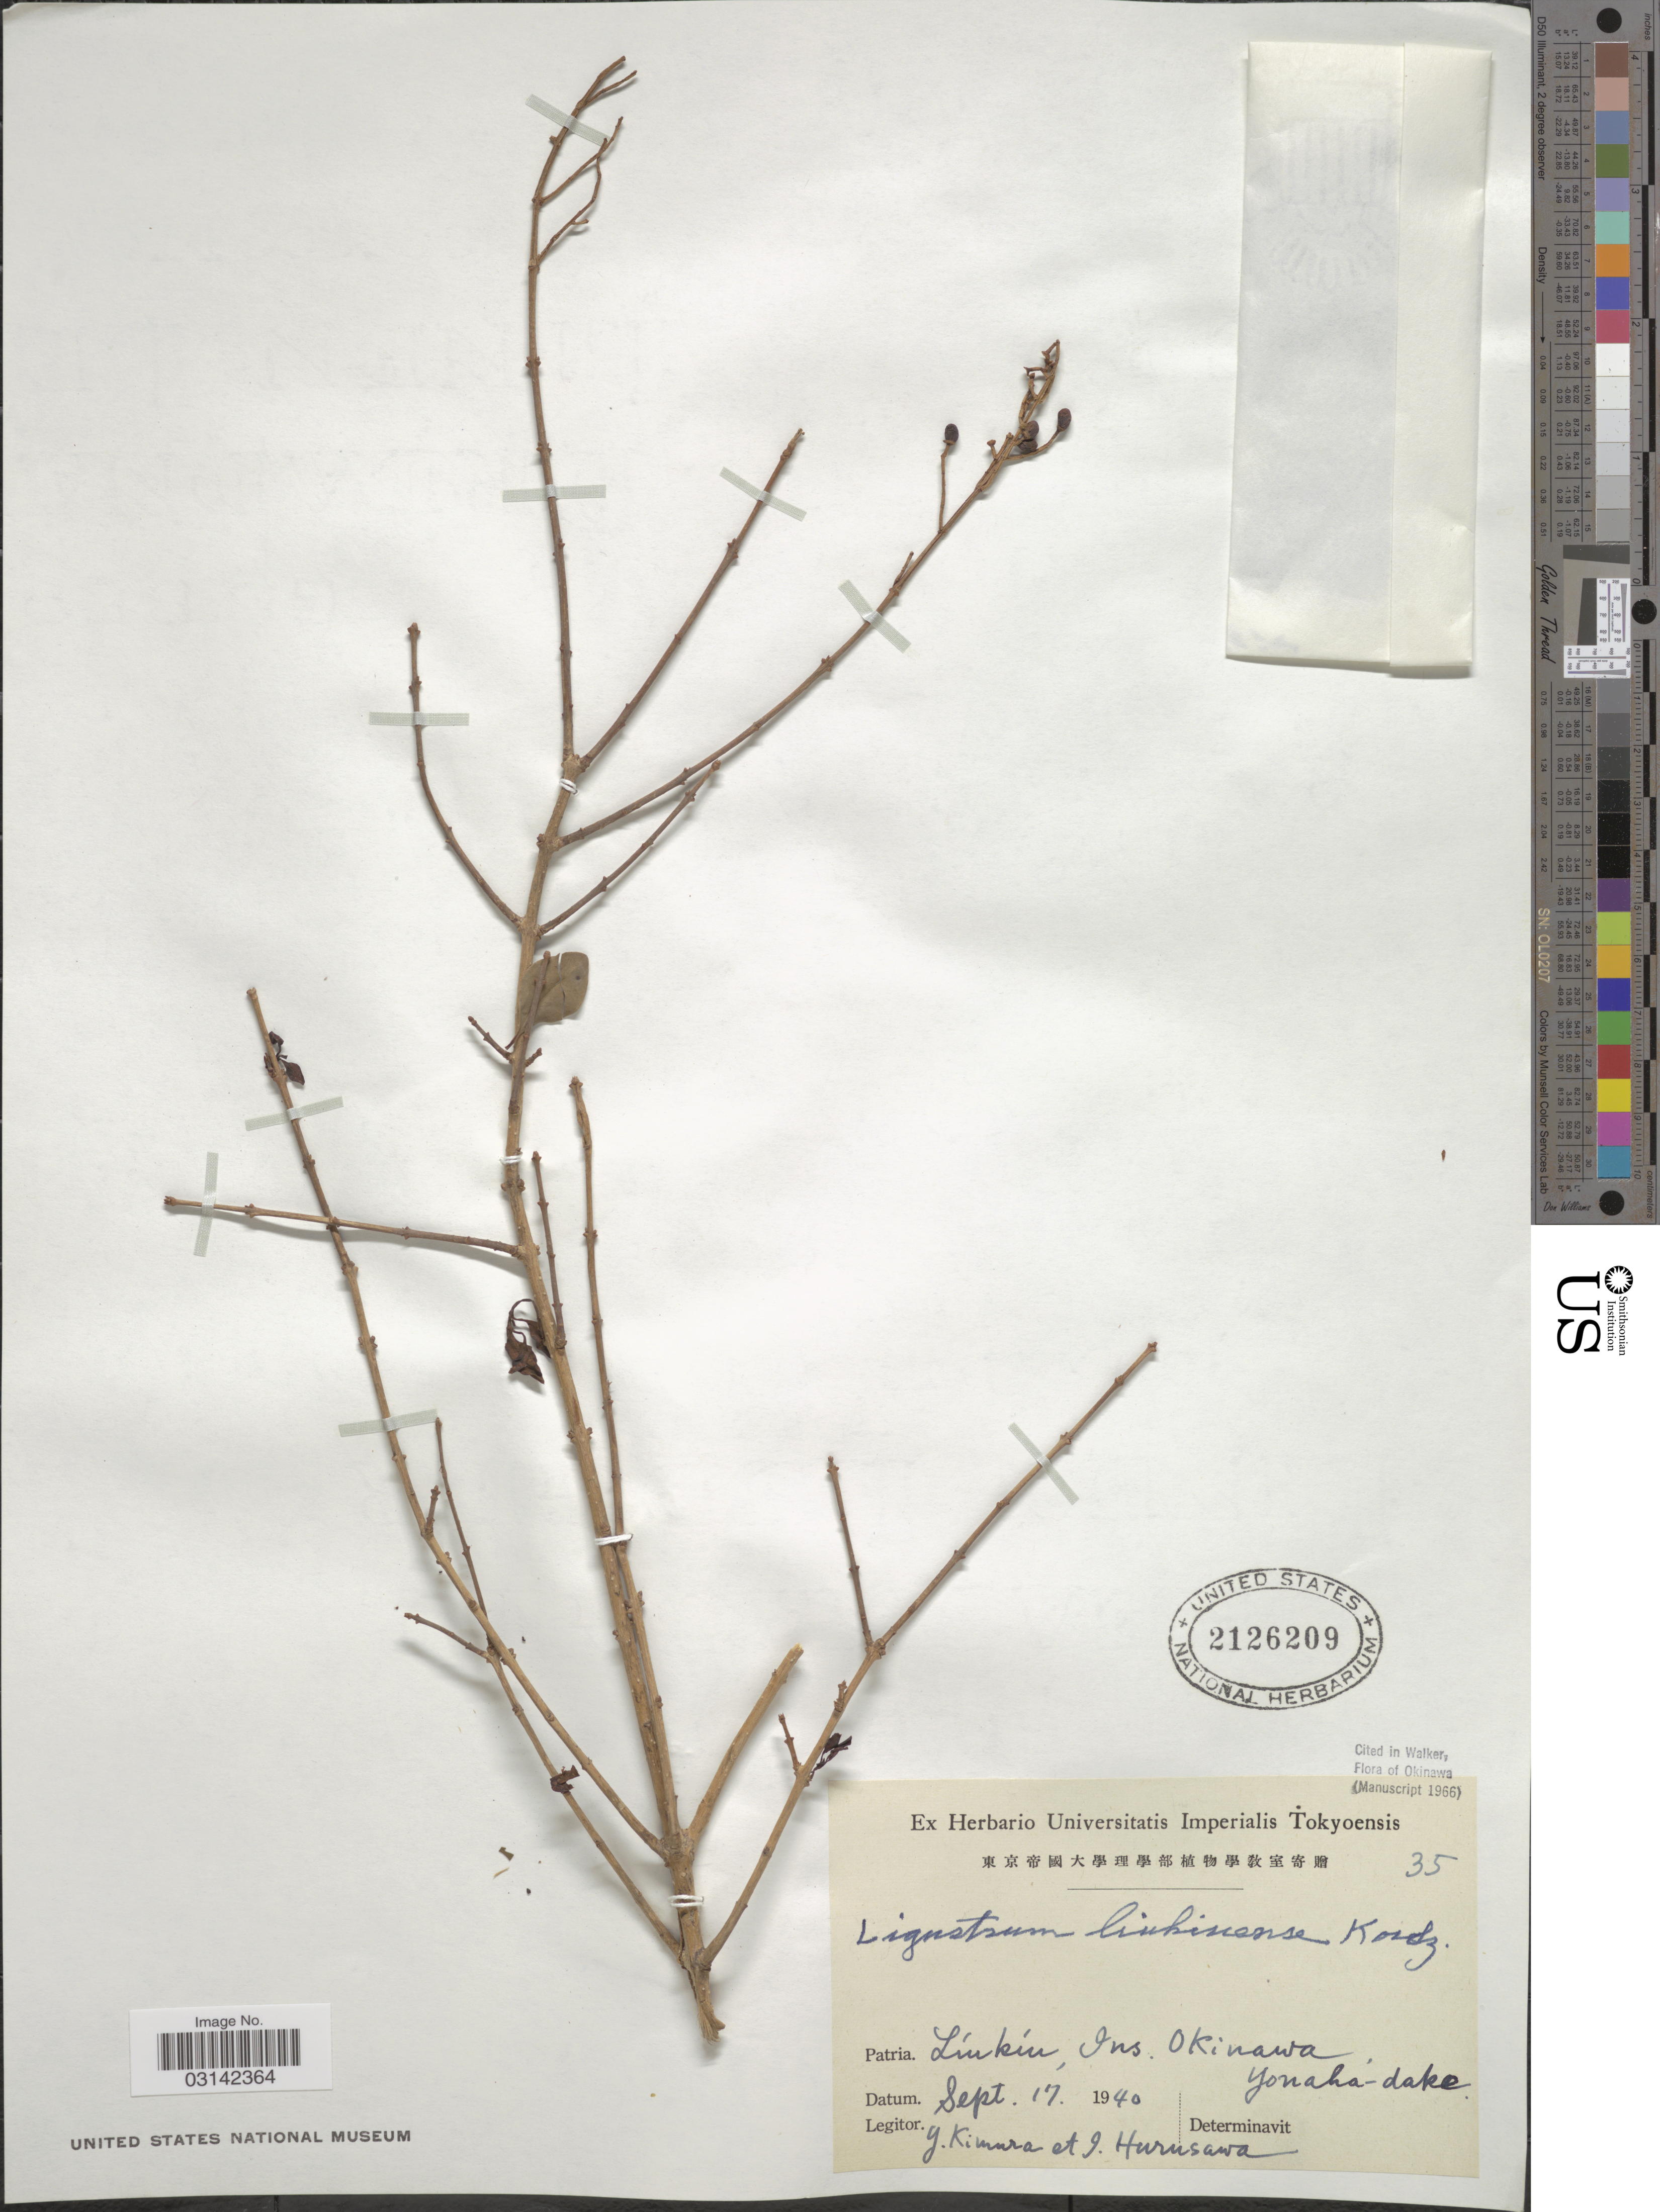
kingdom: Plantae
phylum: Tracheophyta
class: Magnoliopsida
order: Lamiales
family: Oleaceae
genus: Ligustrum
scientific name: Ligustrum liukiuense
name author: Koidz.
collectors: Y. Kimura & I. Hurusawa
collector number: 35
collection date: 1940-09-17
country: Japan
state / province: Okinawa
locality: Patria Líukíu, Ins. Okinawa. Yonaha-dake.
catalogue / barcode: US 2126209